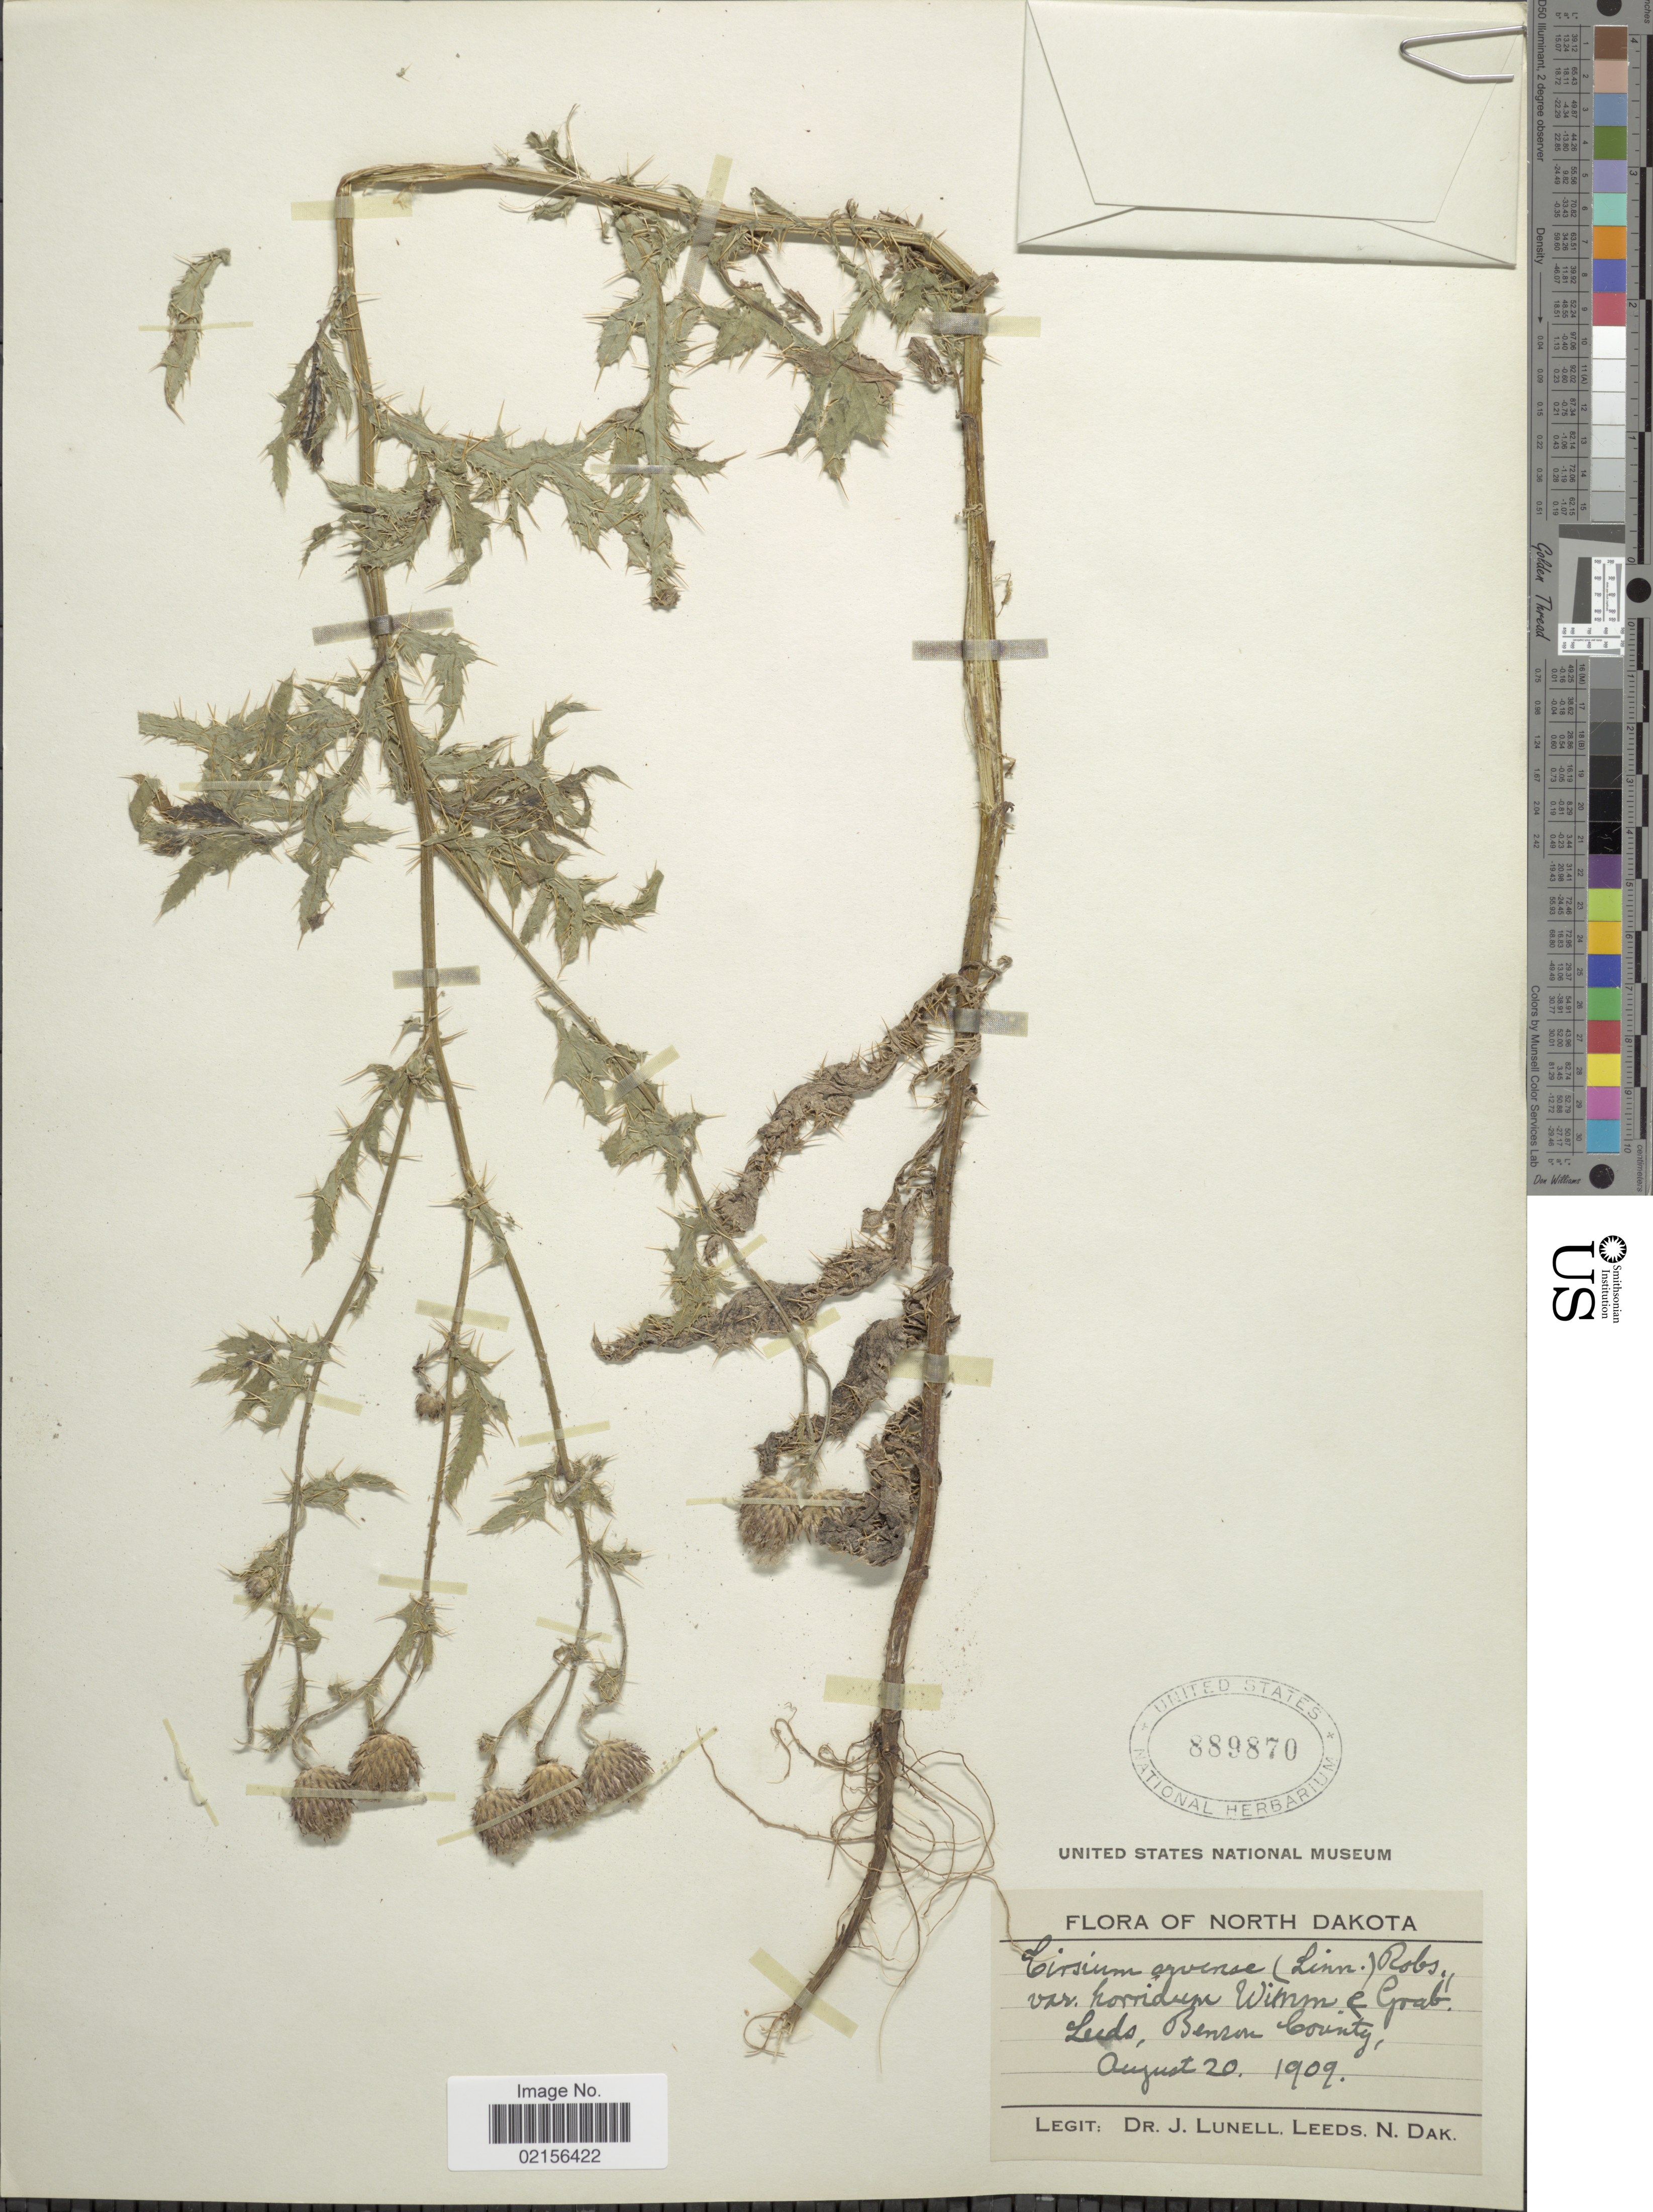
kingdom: Plantae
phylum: Tracheophyta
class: Magnoliopsida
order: Asterales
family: Asteraceae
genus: Cirsium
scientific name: Cirsium arvense var. horridum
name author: Wimm. & Grab.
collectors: J. Lunell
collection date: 1909-08-20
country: United States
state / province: North Dakota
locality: Leeds, Benson County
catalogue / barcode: US 889870